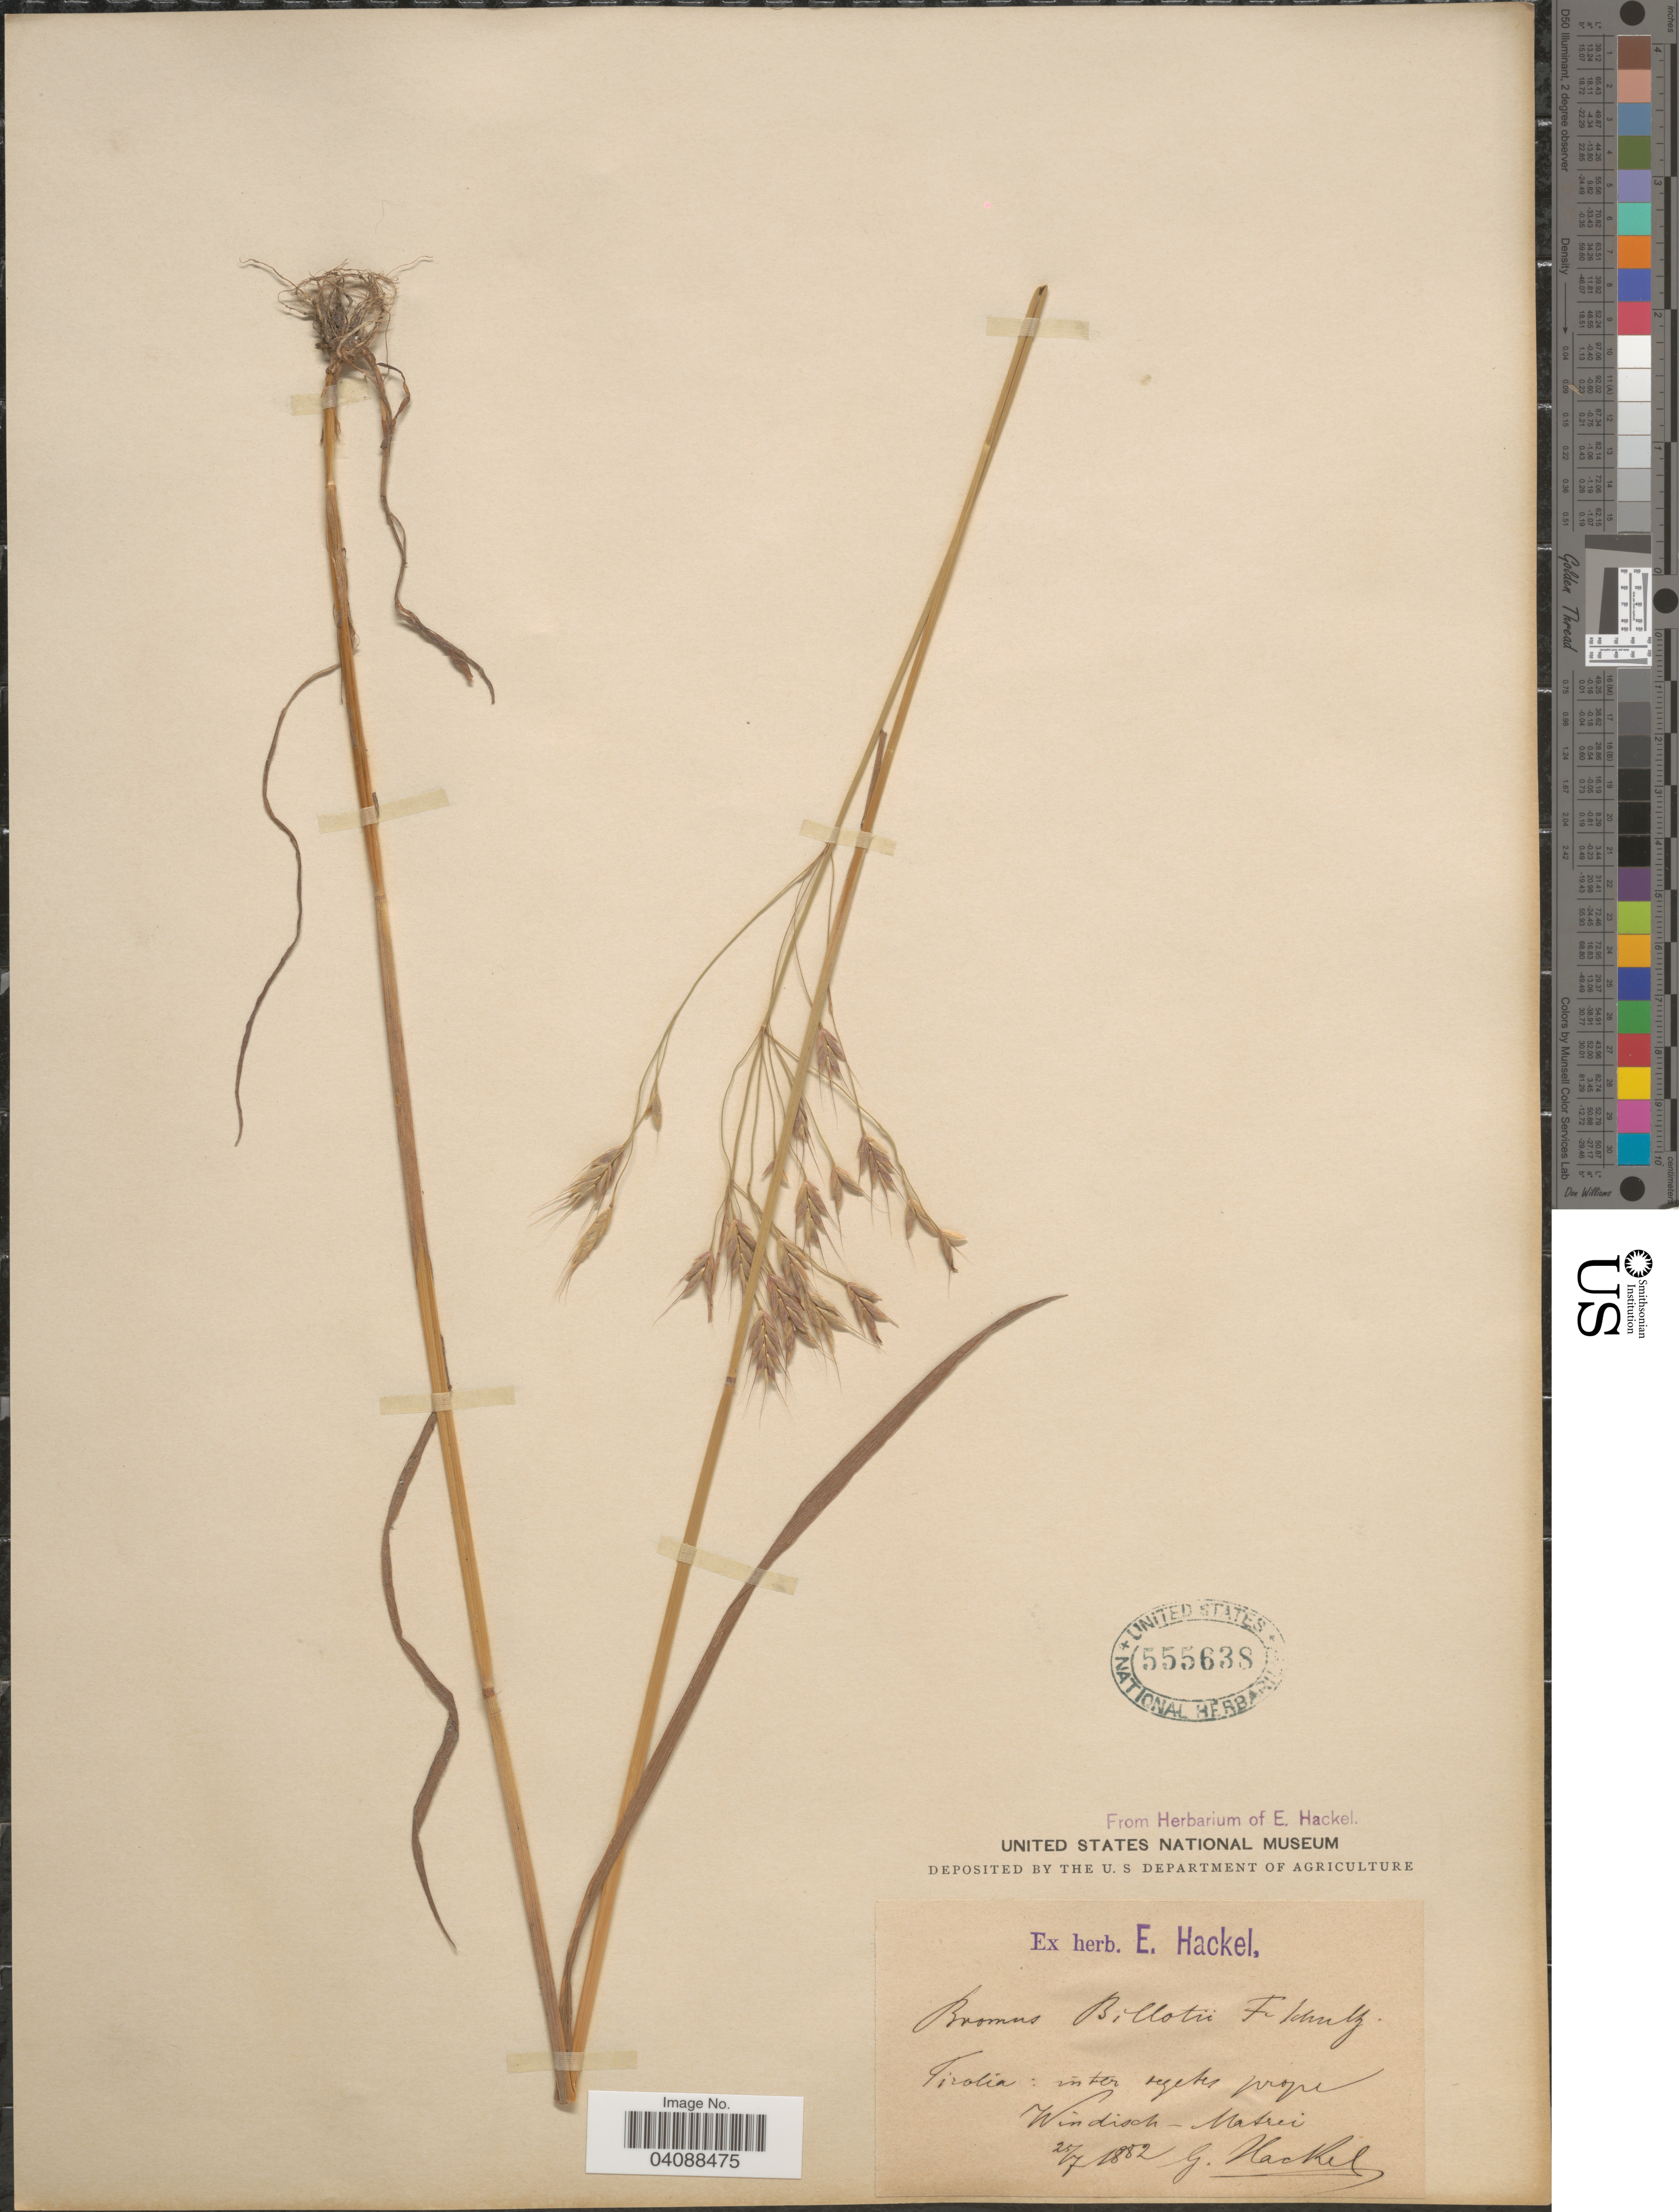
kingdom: Plantae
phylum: Tracheophyta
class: Liliopsida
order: Poales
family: Poaceae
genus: Bromus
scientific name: Bromus secalinus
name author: L.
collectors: -. Hackel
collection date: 1882-07-25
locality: Tirolia: inter segetes prope Windisch-Matrei.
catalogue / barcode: US 555638